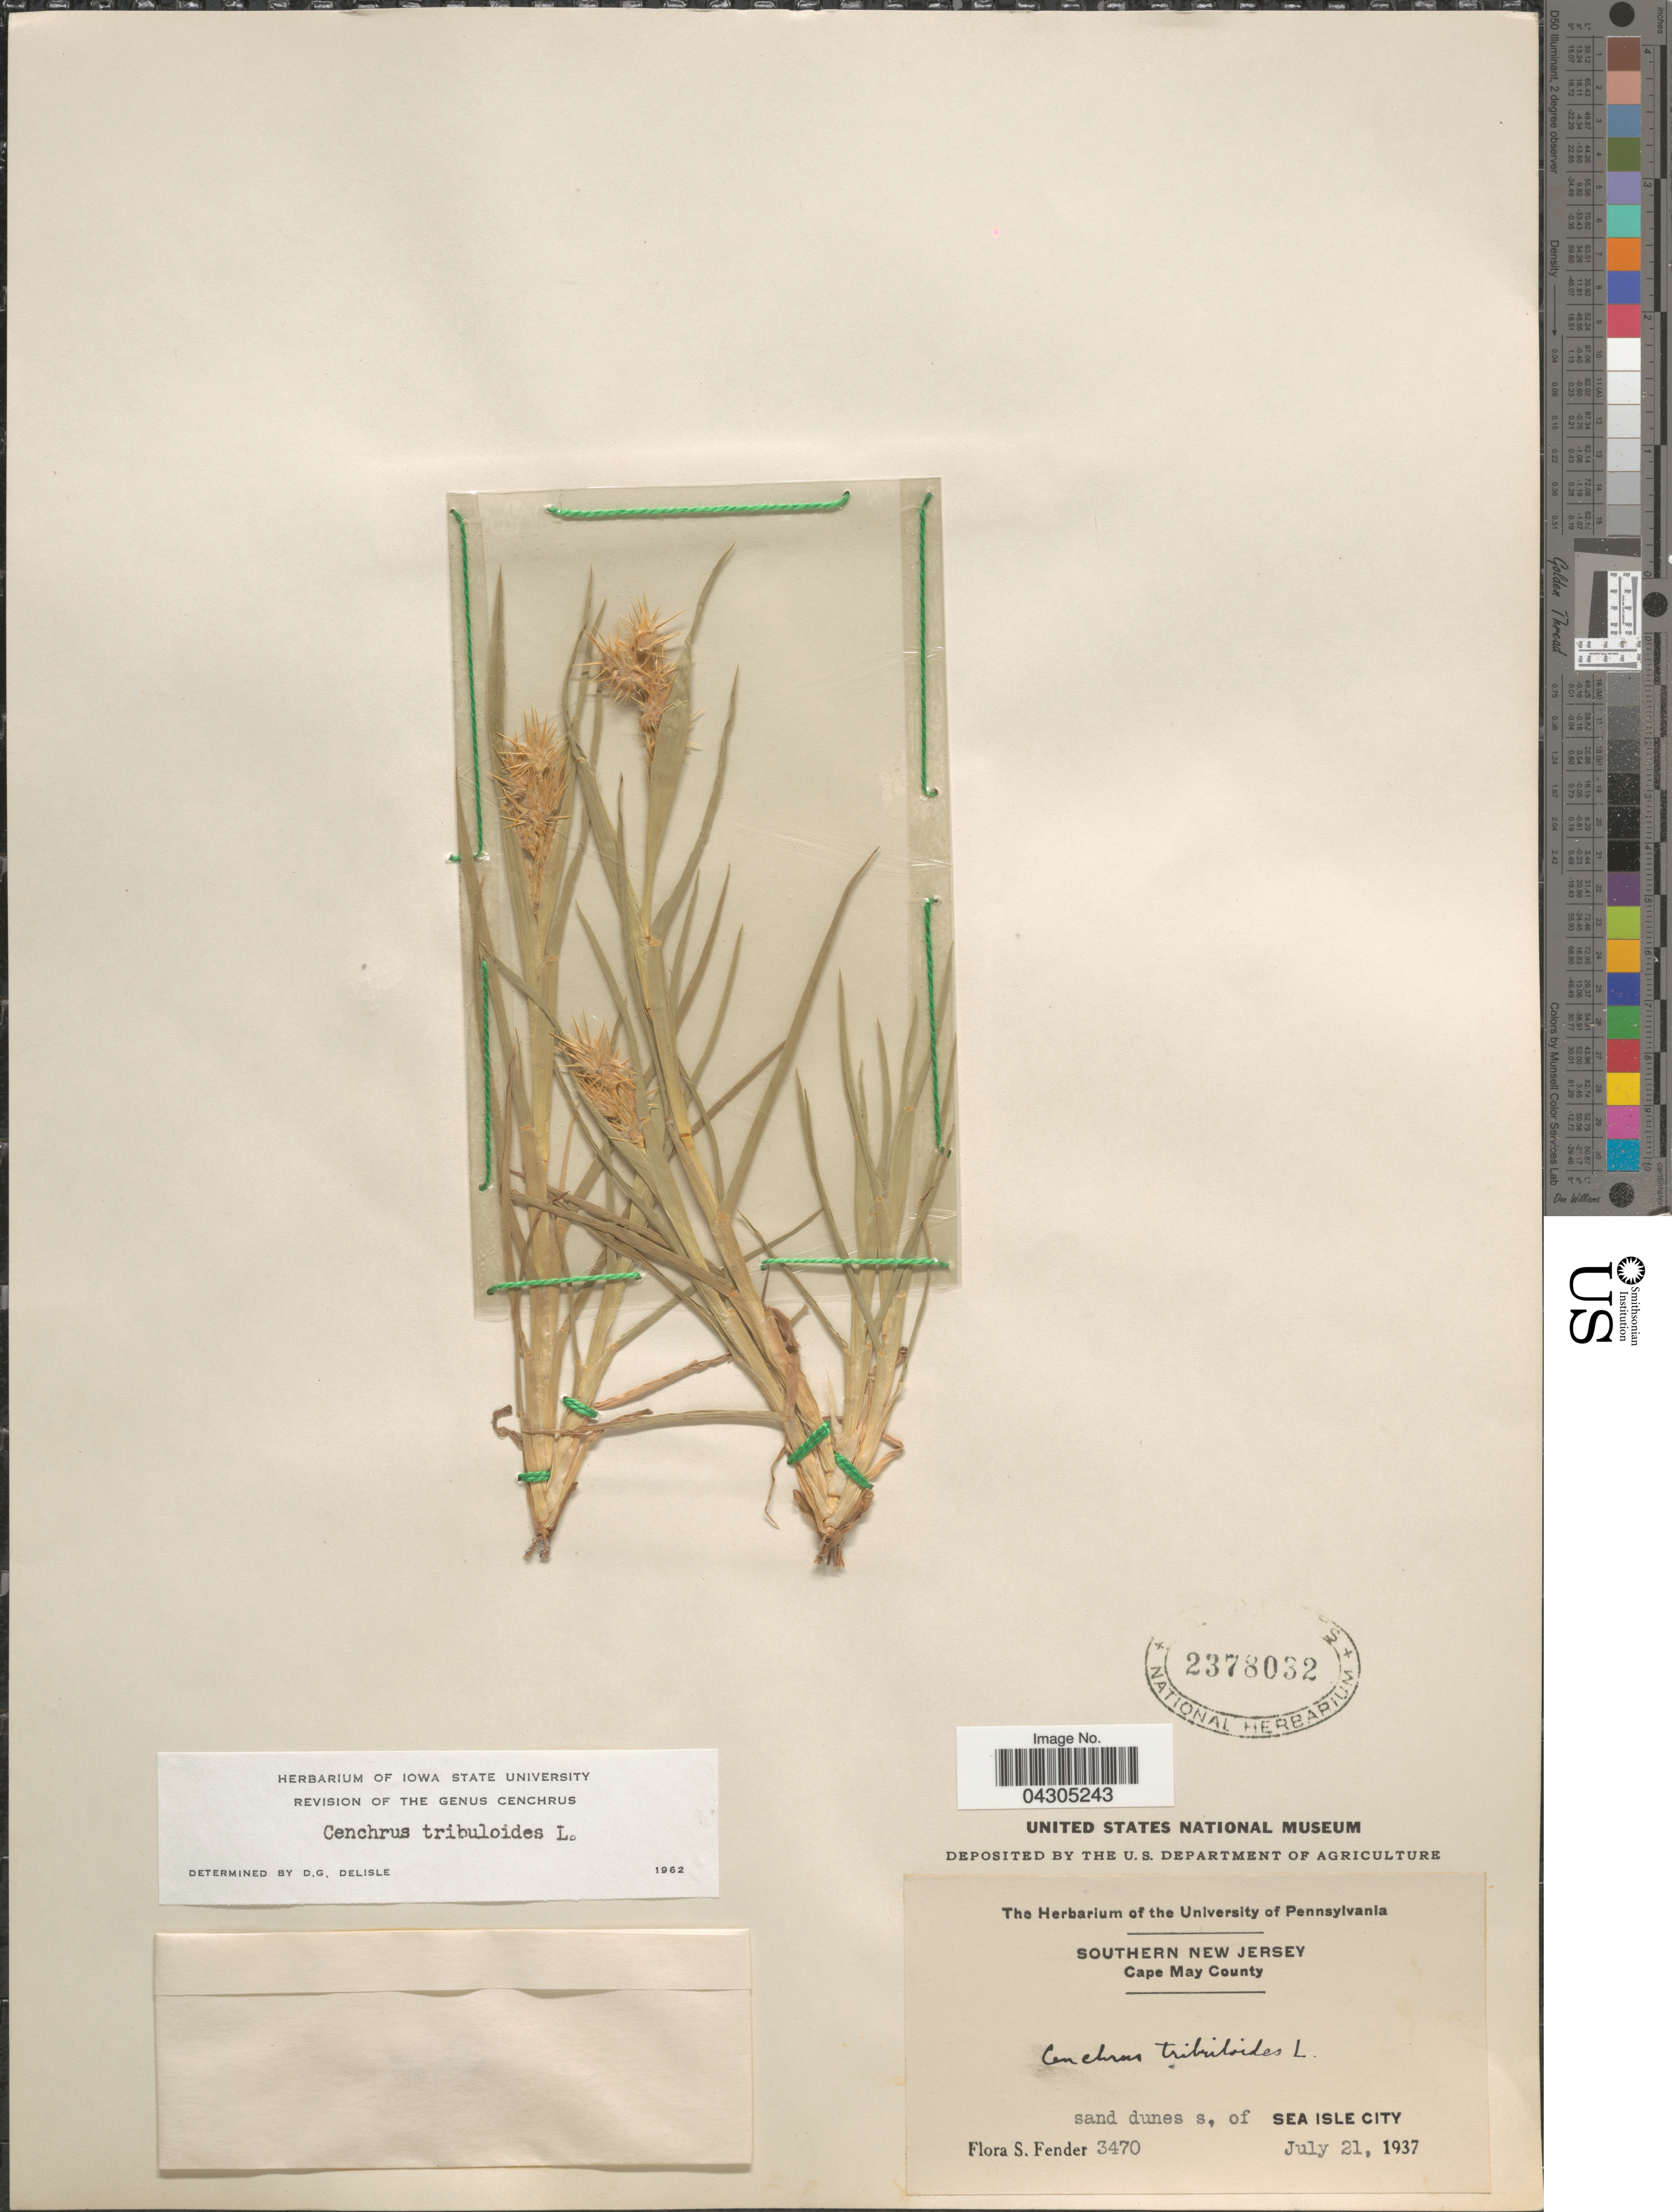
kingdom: Plantae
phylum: Tracheophyta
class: Liliopsida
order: Poales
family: Poaceae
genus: Cenchrus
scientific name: Cenchrus tribuloides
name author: L.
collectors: F. Fender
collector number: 3470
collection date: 1937-07-21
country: United States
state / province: New Jersey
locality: Southern New Jersey. Cape May County. Sand dunes s. of Sea Isle City.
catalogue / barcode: US 2378032